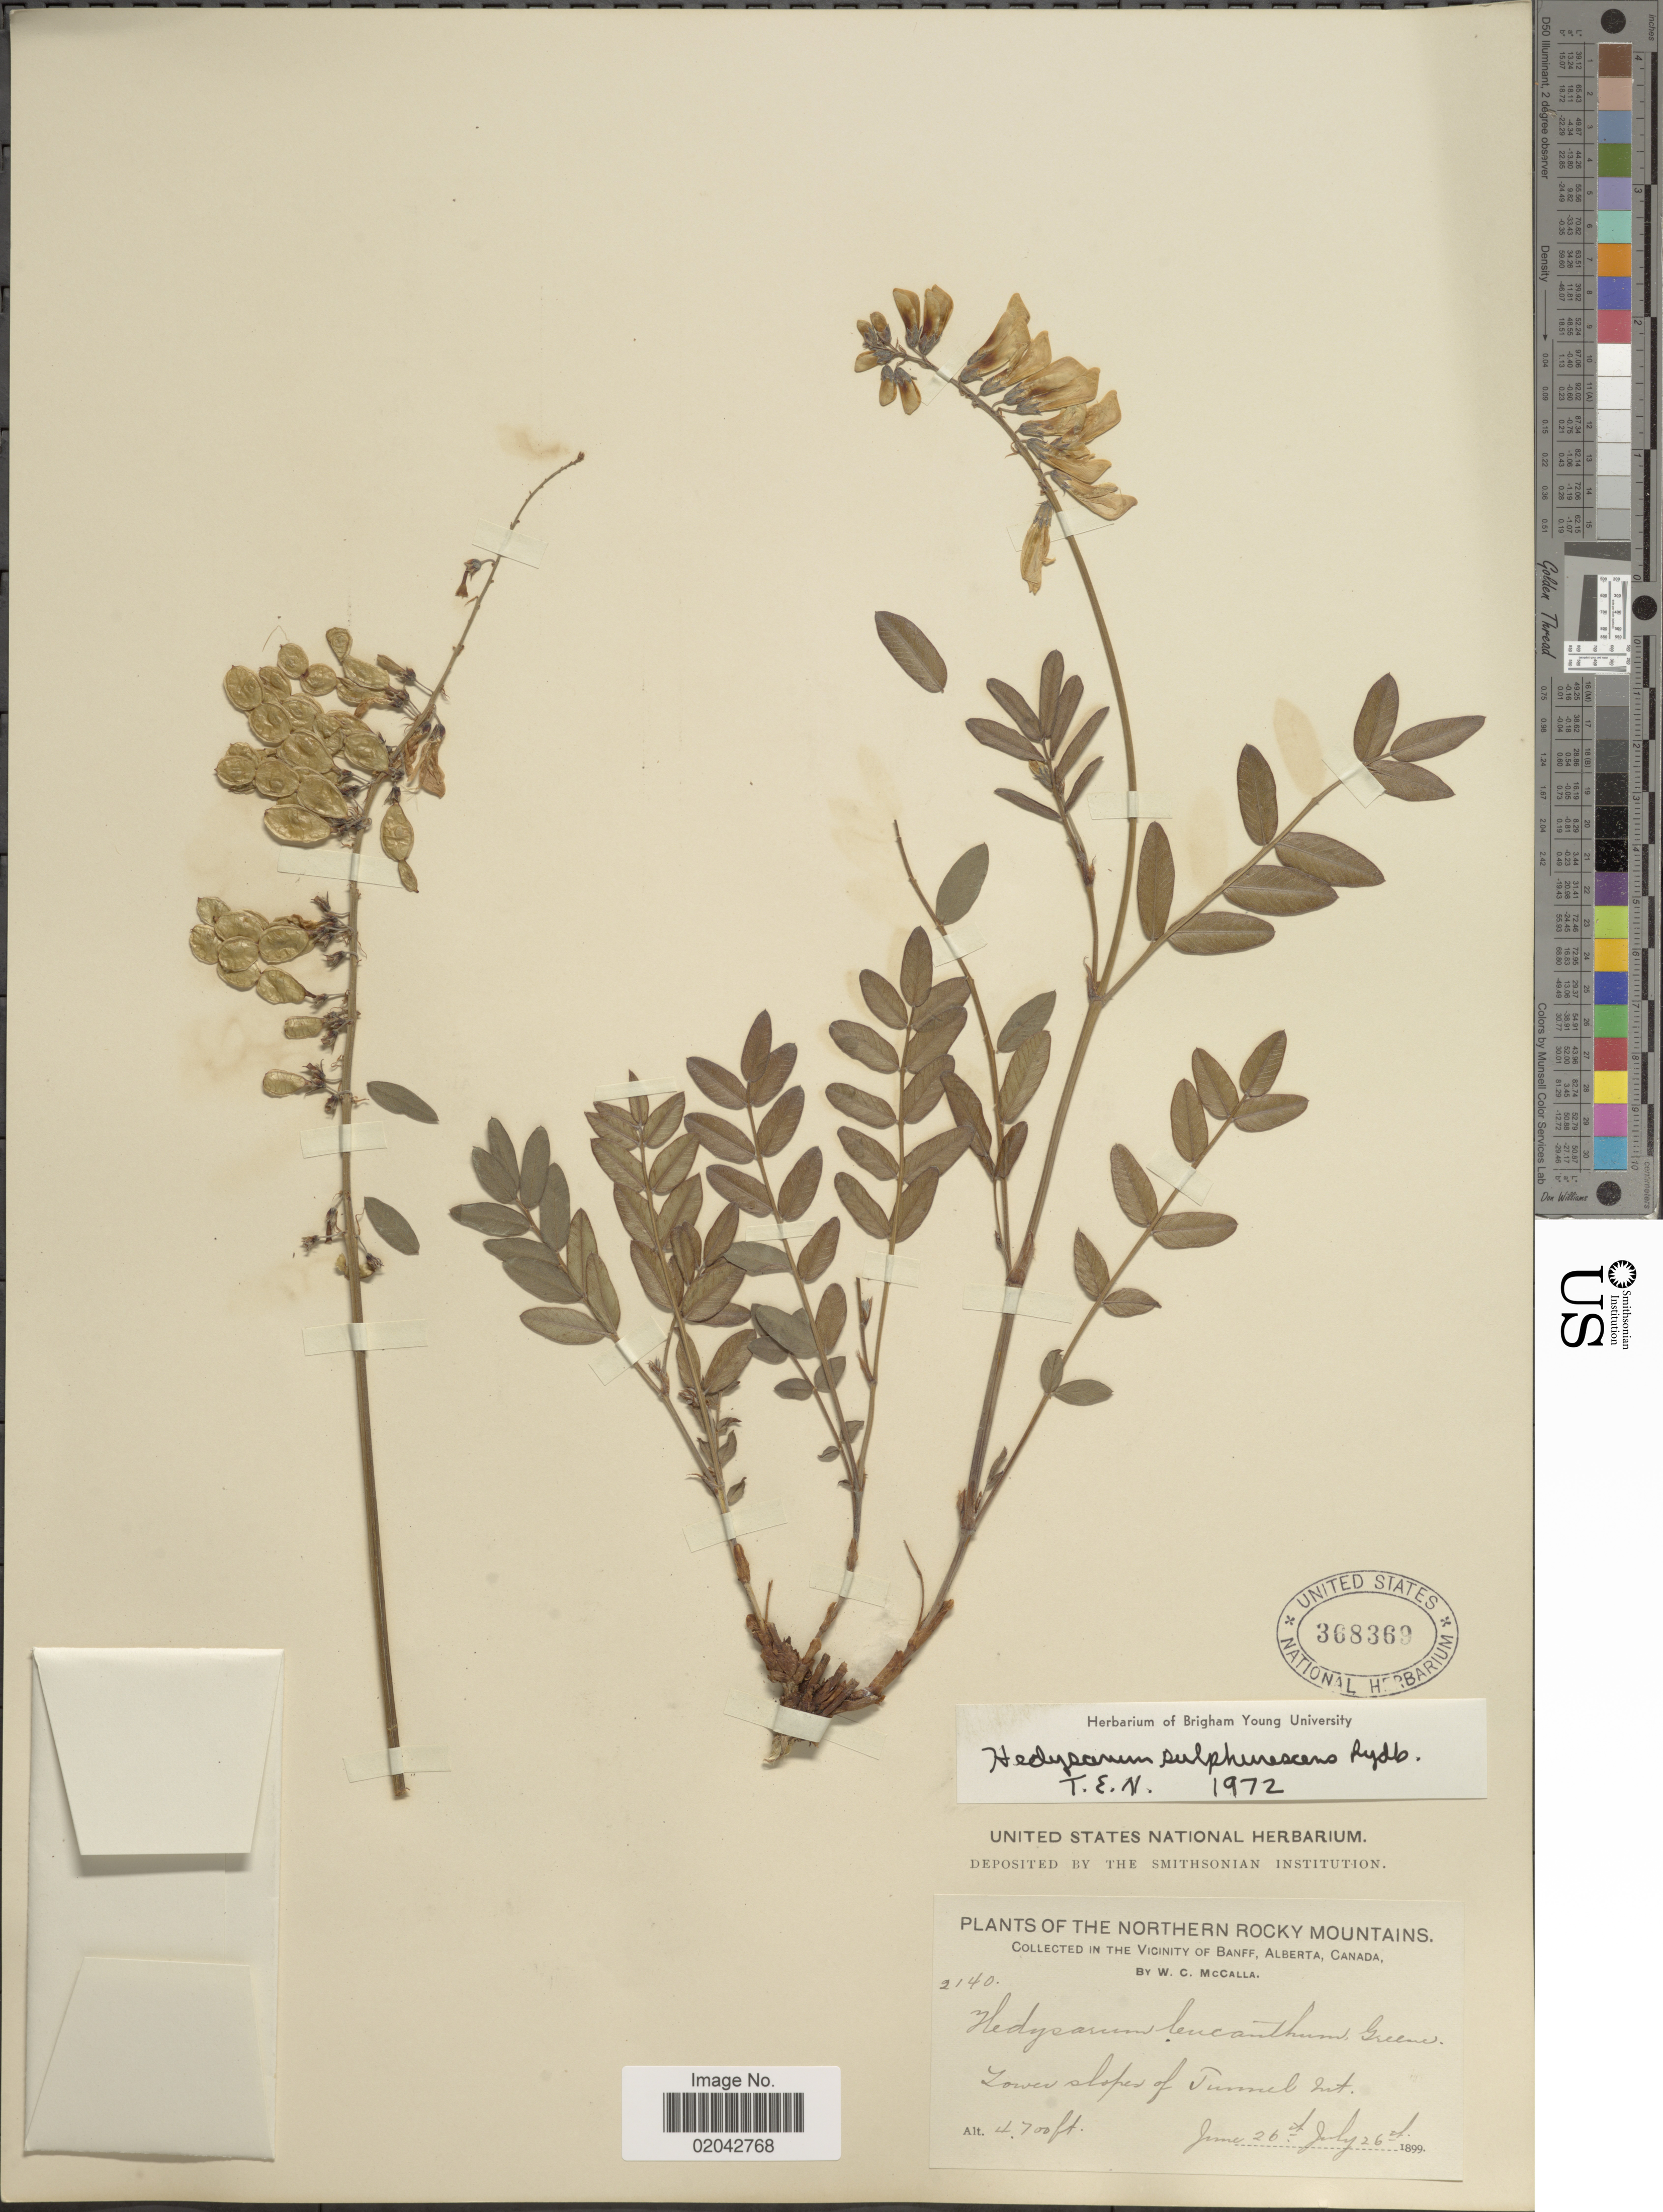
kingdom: Plantae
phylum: Tracheophyta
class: Magnoliopsida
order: Fabales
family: Fabaceae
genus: Hedysarum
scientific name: Hedysarum sulphurescens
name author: Rydb.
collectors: W. McCalla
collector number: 2140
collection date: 1899-06-26/1899-07-26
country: Canada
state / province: Alberta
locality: Northern Rocky Mountains, in the vicinity of Banff, lower slopes of Tunnel Mt.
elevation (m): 1433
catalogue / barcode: US 368369